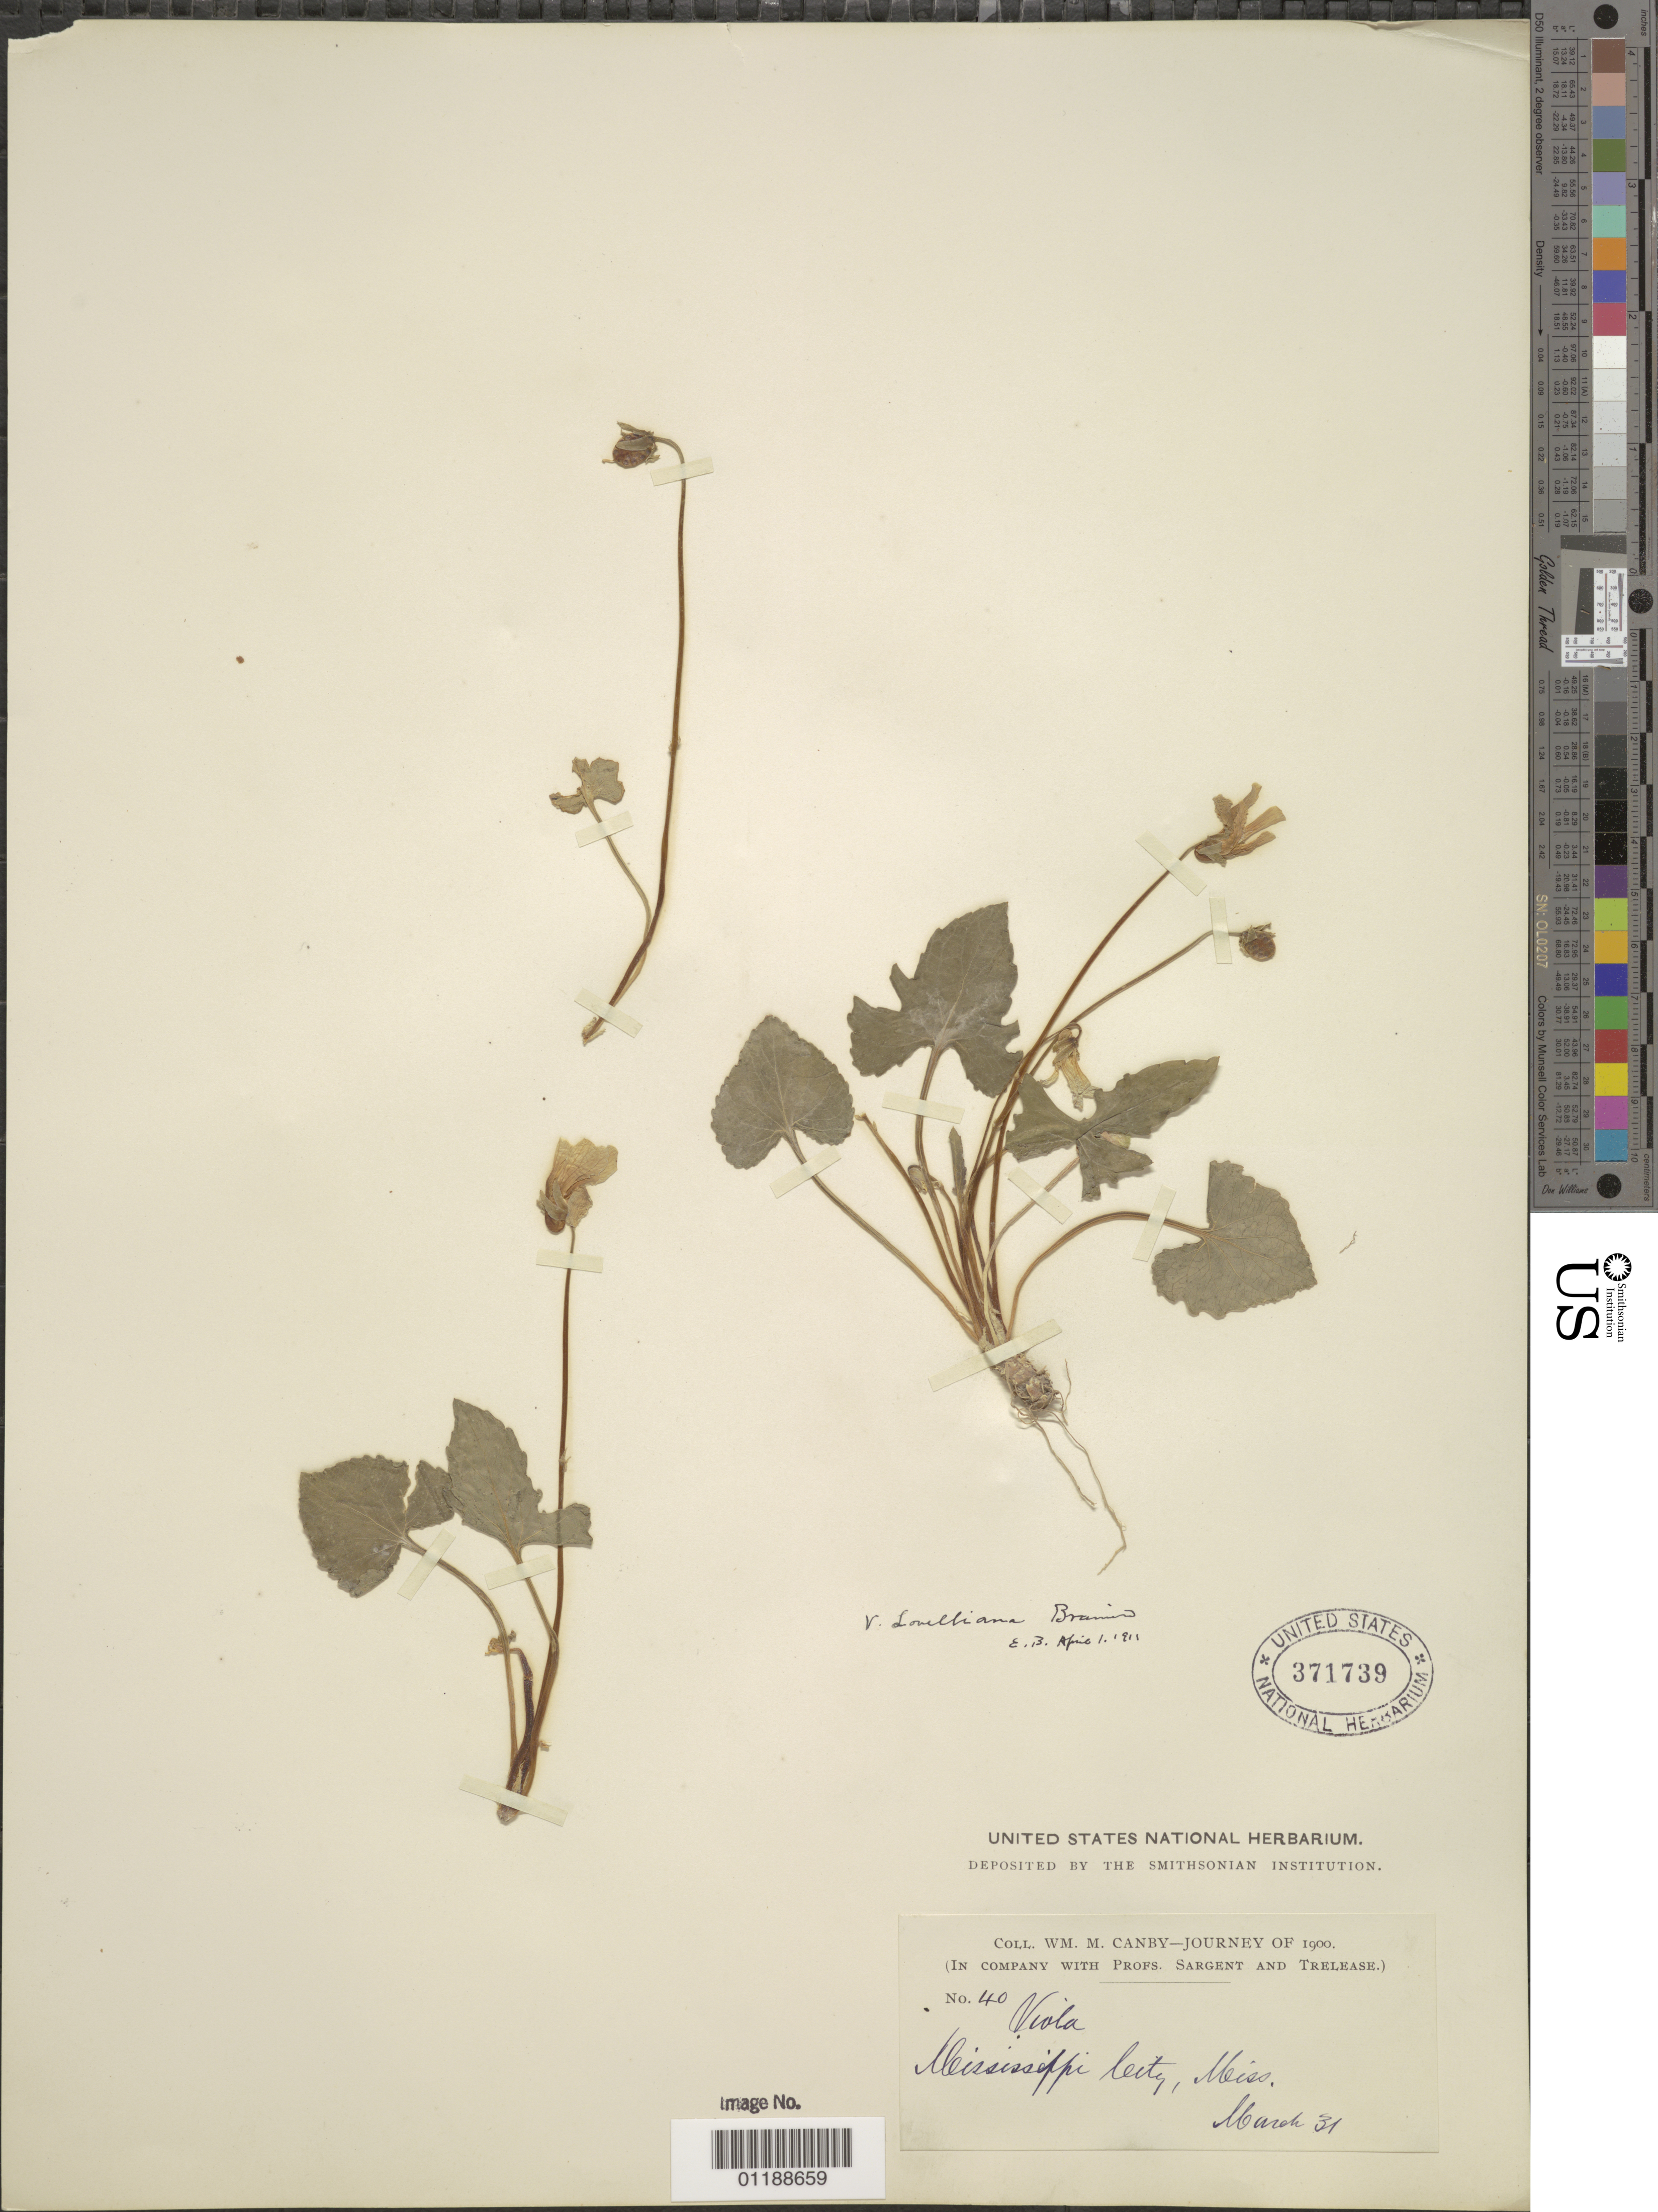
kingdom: Plantae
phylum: Tracheophyta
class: Magnoliopsida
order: Malpighiales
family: Violaceae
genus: Viola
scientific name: Viola lovelliana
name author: Brainerd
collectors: W. M. Canby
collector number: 40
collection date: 1900-03-31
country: United States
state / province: Mississippi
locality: Mississippi City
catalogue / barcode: US 371739